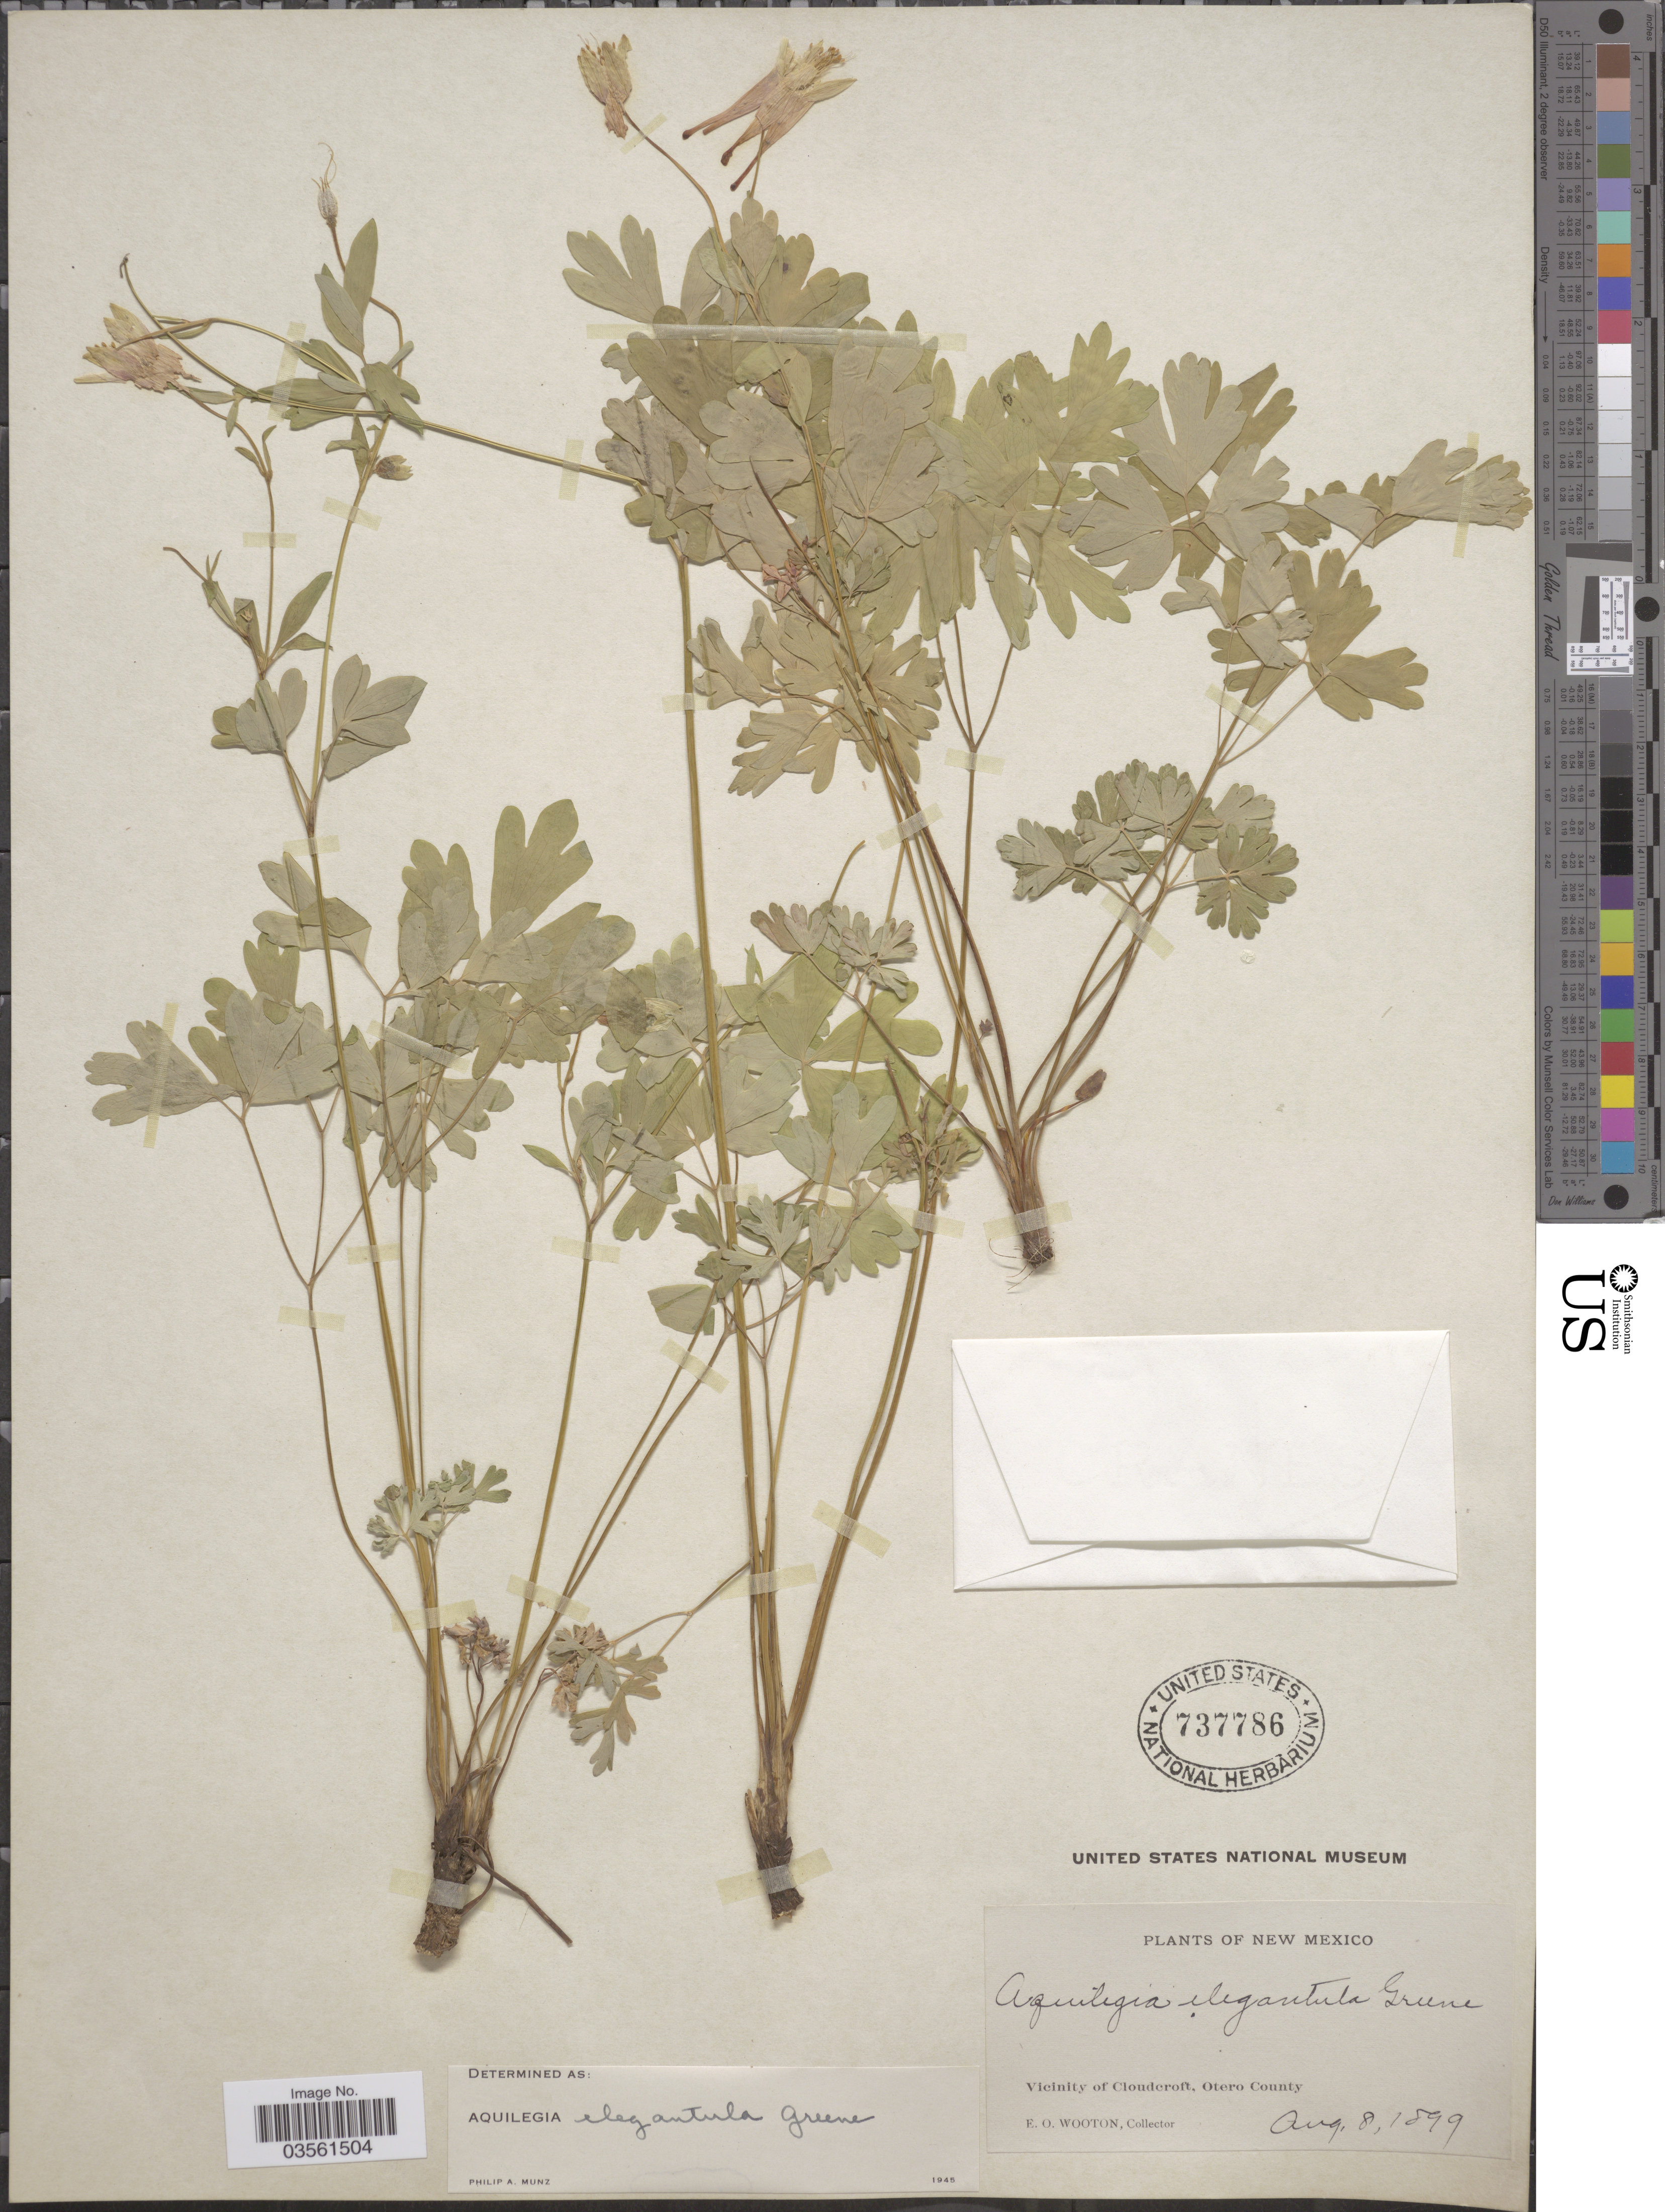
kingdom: Plantae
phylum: Tracheophyta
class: Magnoliopsida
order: Ranunculales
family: Ranunculaceae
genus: Aquilegia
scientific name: Aquilegia elegantula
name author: Greene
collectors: E. O. Wooton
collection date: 1899-08-08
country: United States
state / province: New Mexico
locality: Vicinity of Cloudcroft, Otero County.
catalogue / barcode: US 737786